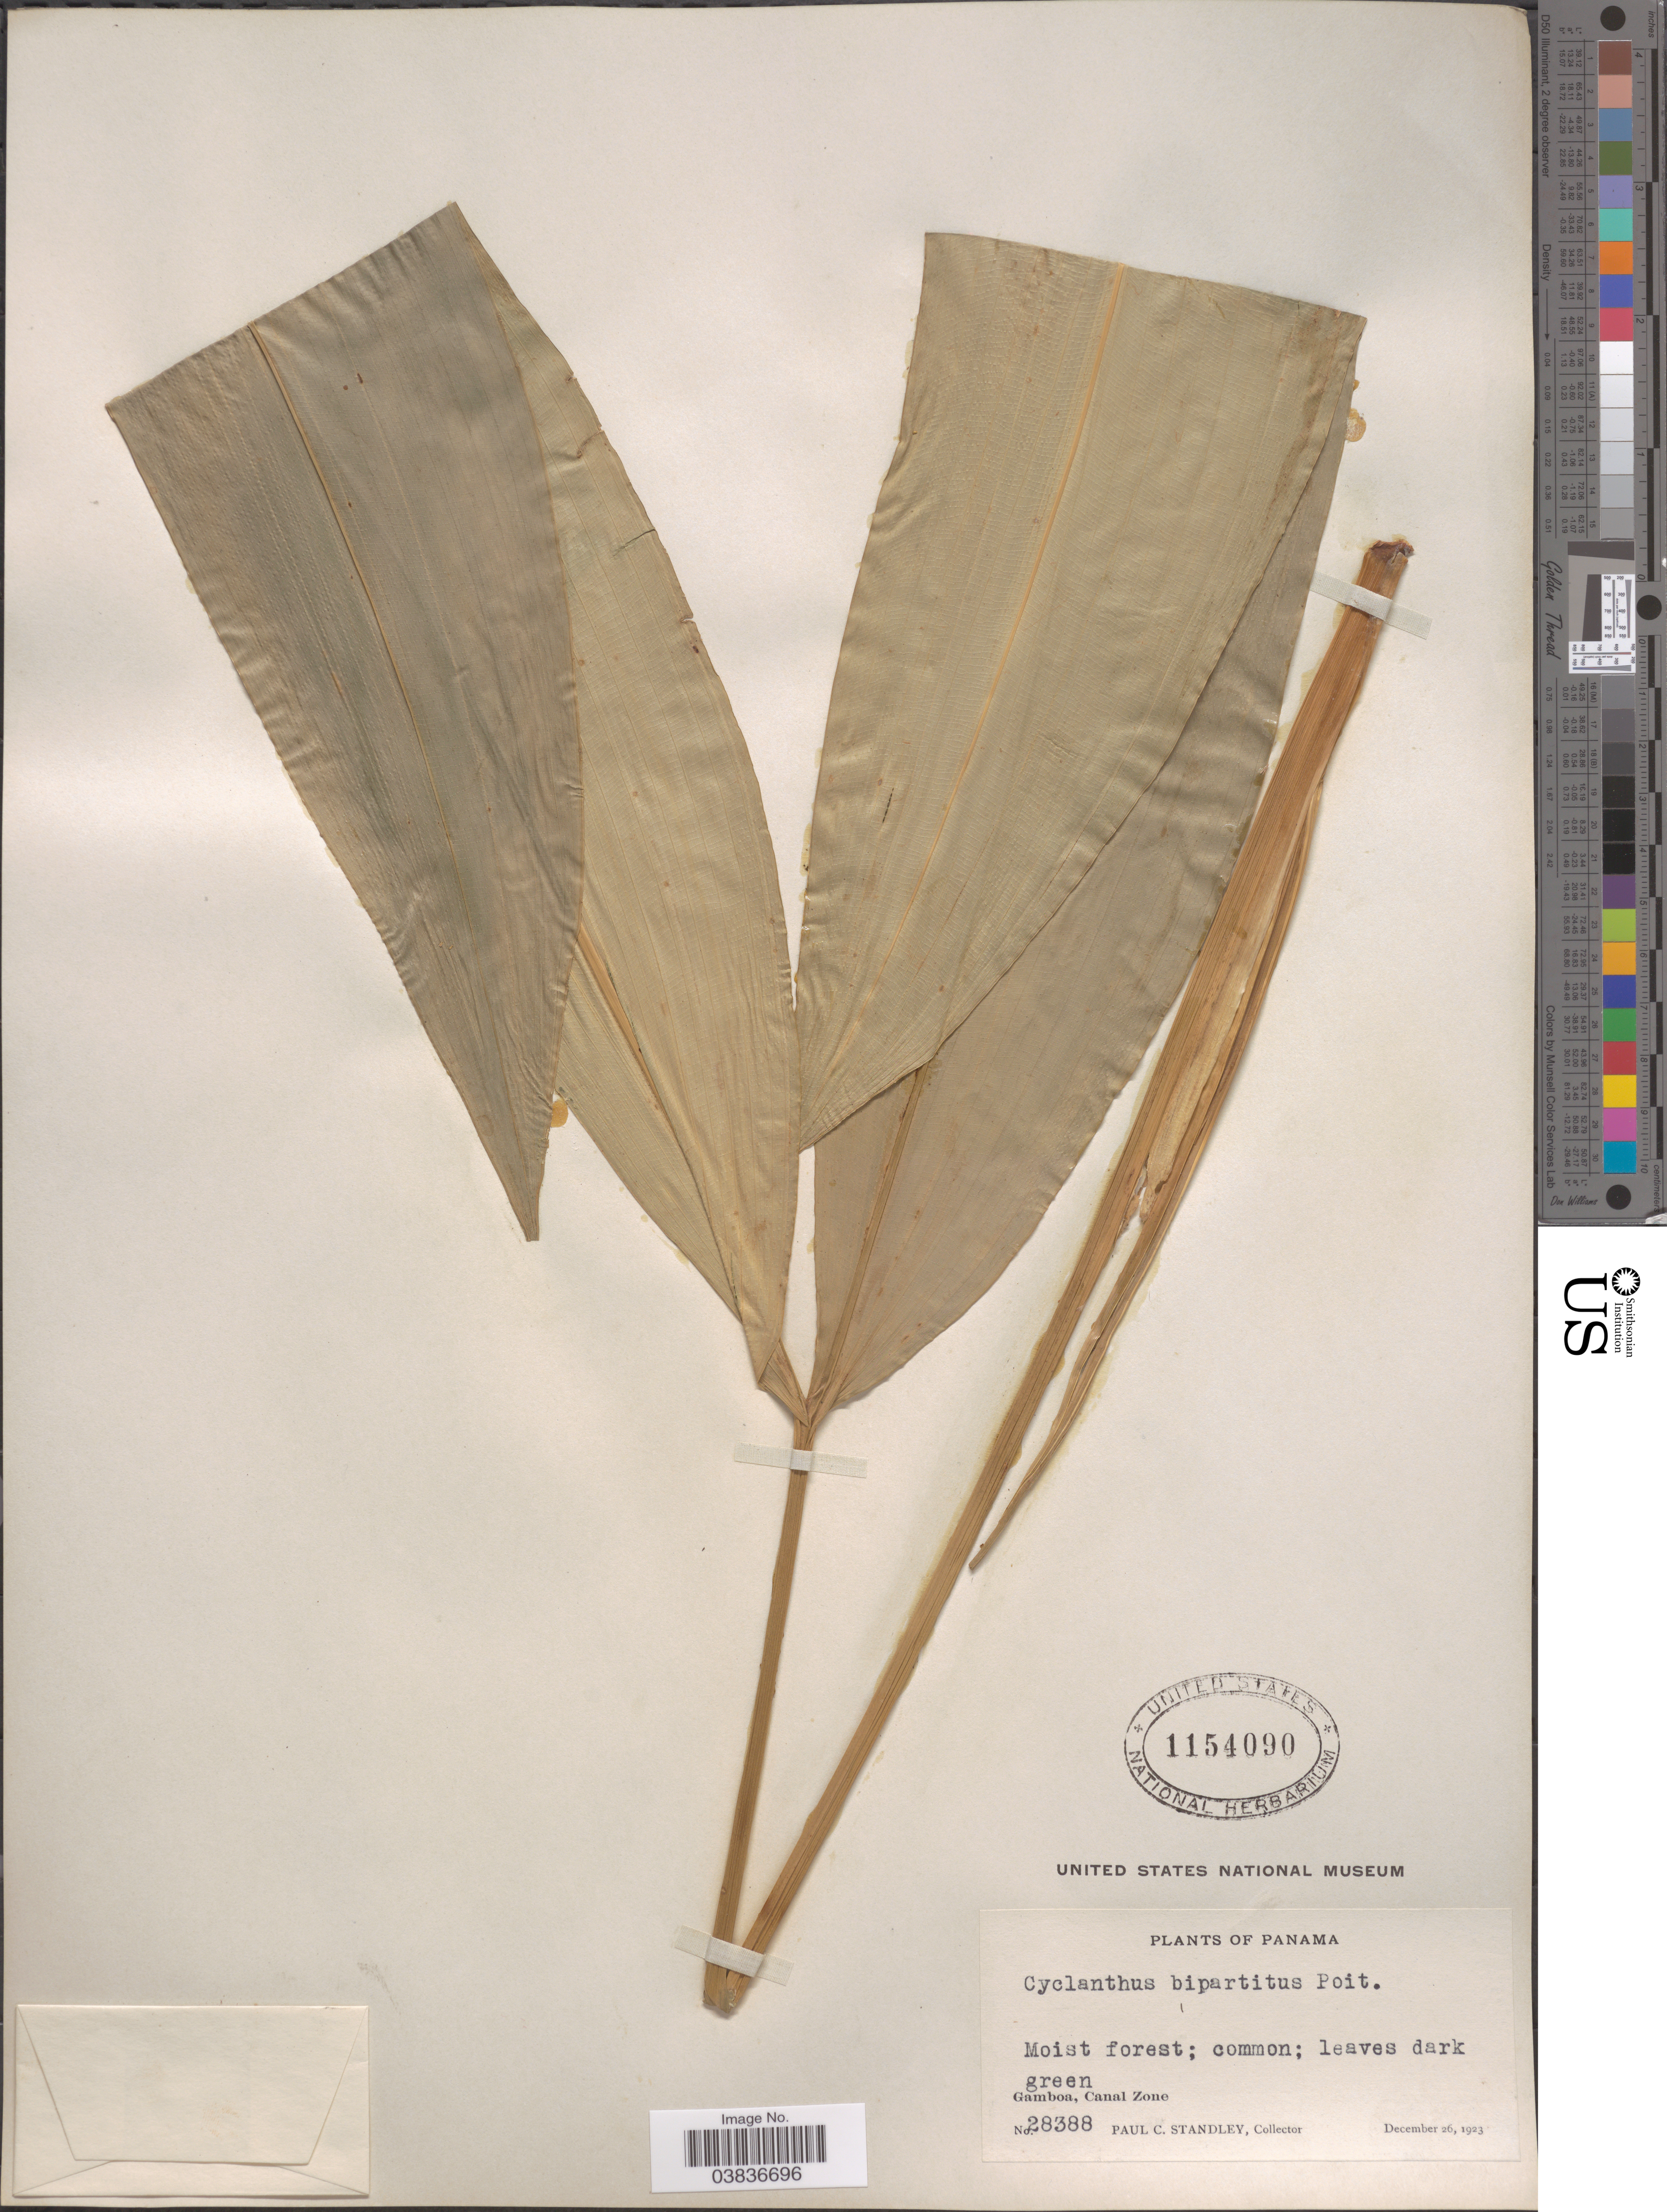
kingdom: Plantae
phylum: Tracheophyta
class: Liliopsida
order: Pandanales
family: Cyclanthaceae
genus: Cyclanthus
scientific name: Cyclanthus bipartitus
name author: Poit. ex A. Rich.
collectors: P. C. Standley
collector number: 28388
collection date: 1923-12-26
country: Panama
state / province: Colón / Panamá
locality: Gamboa, Canal Zone.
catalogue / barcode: US 1154090